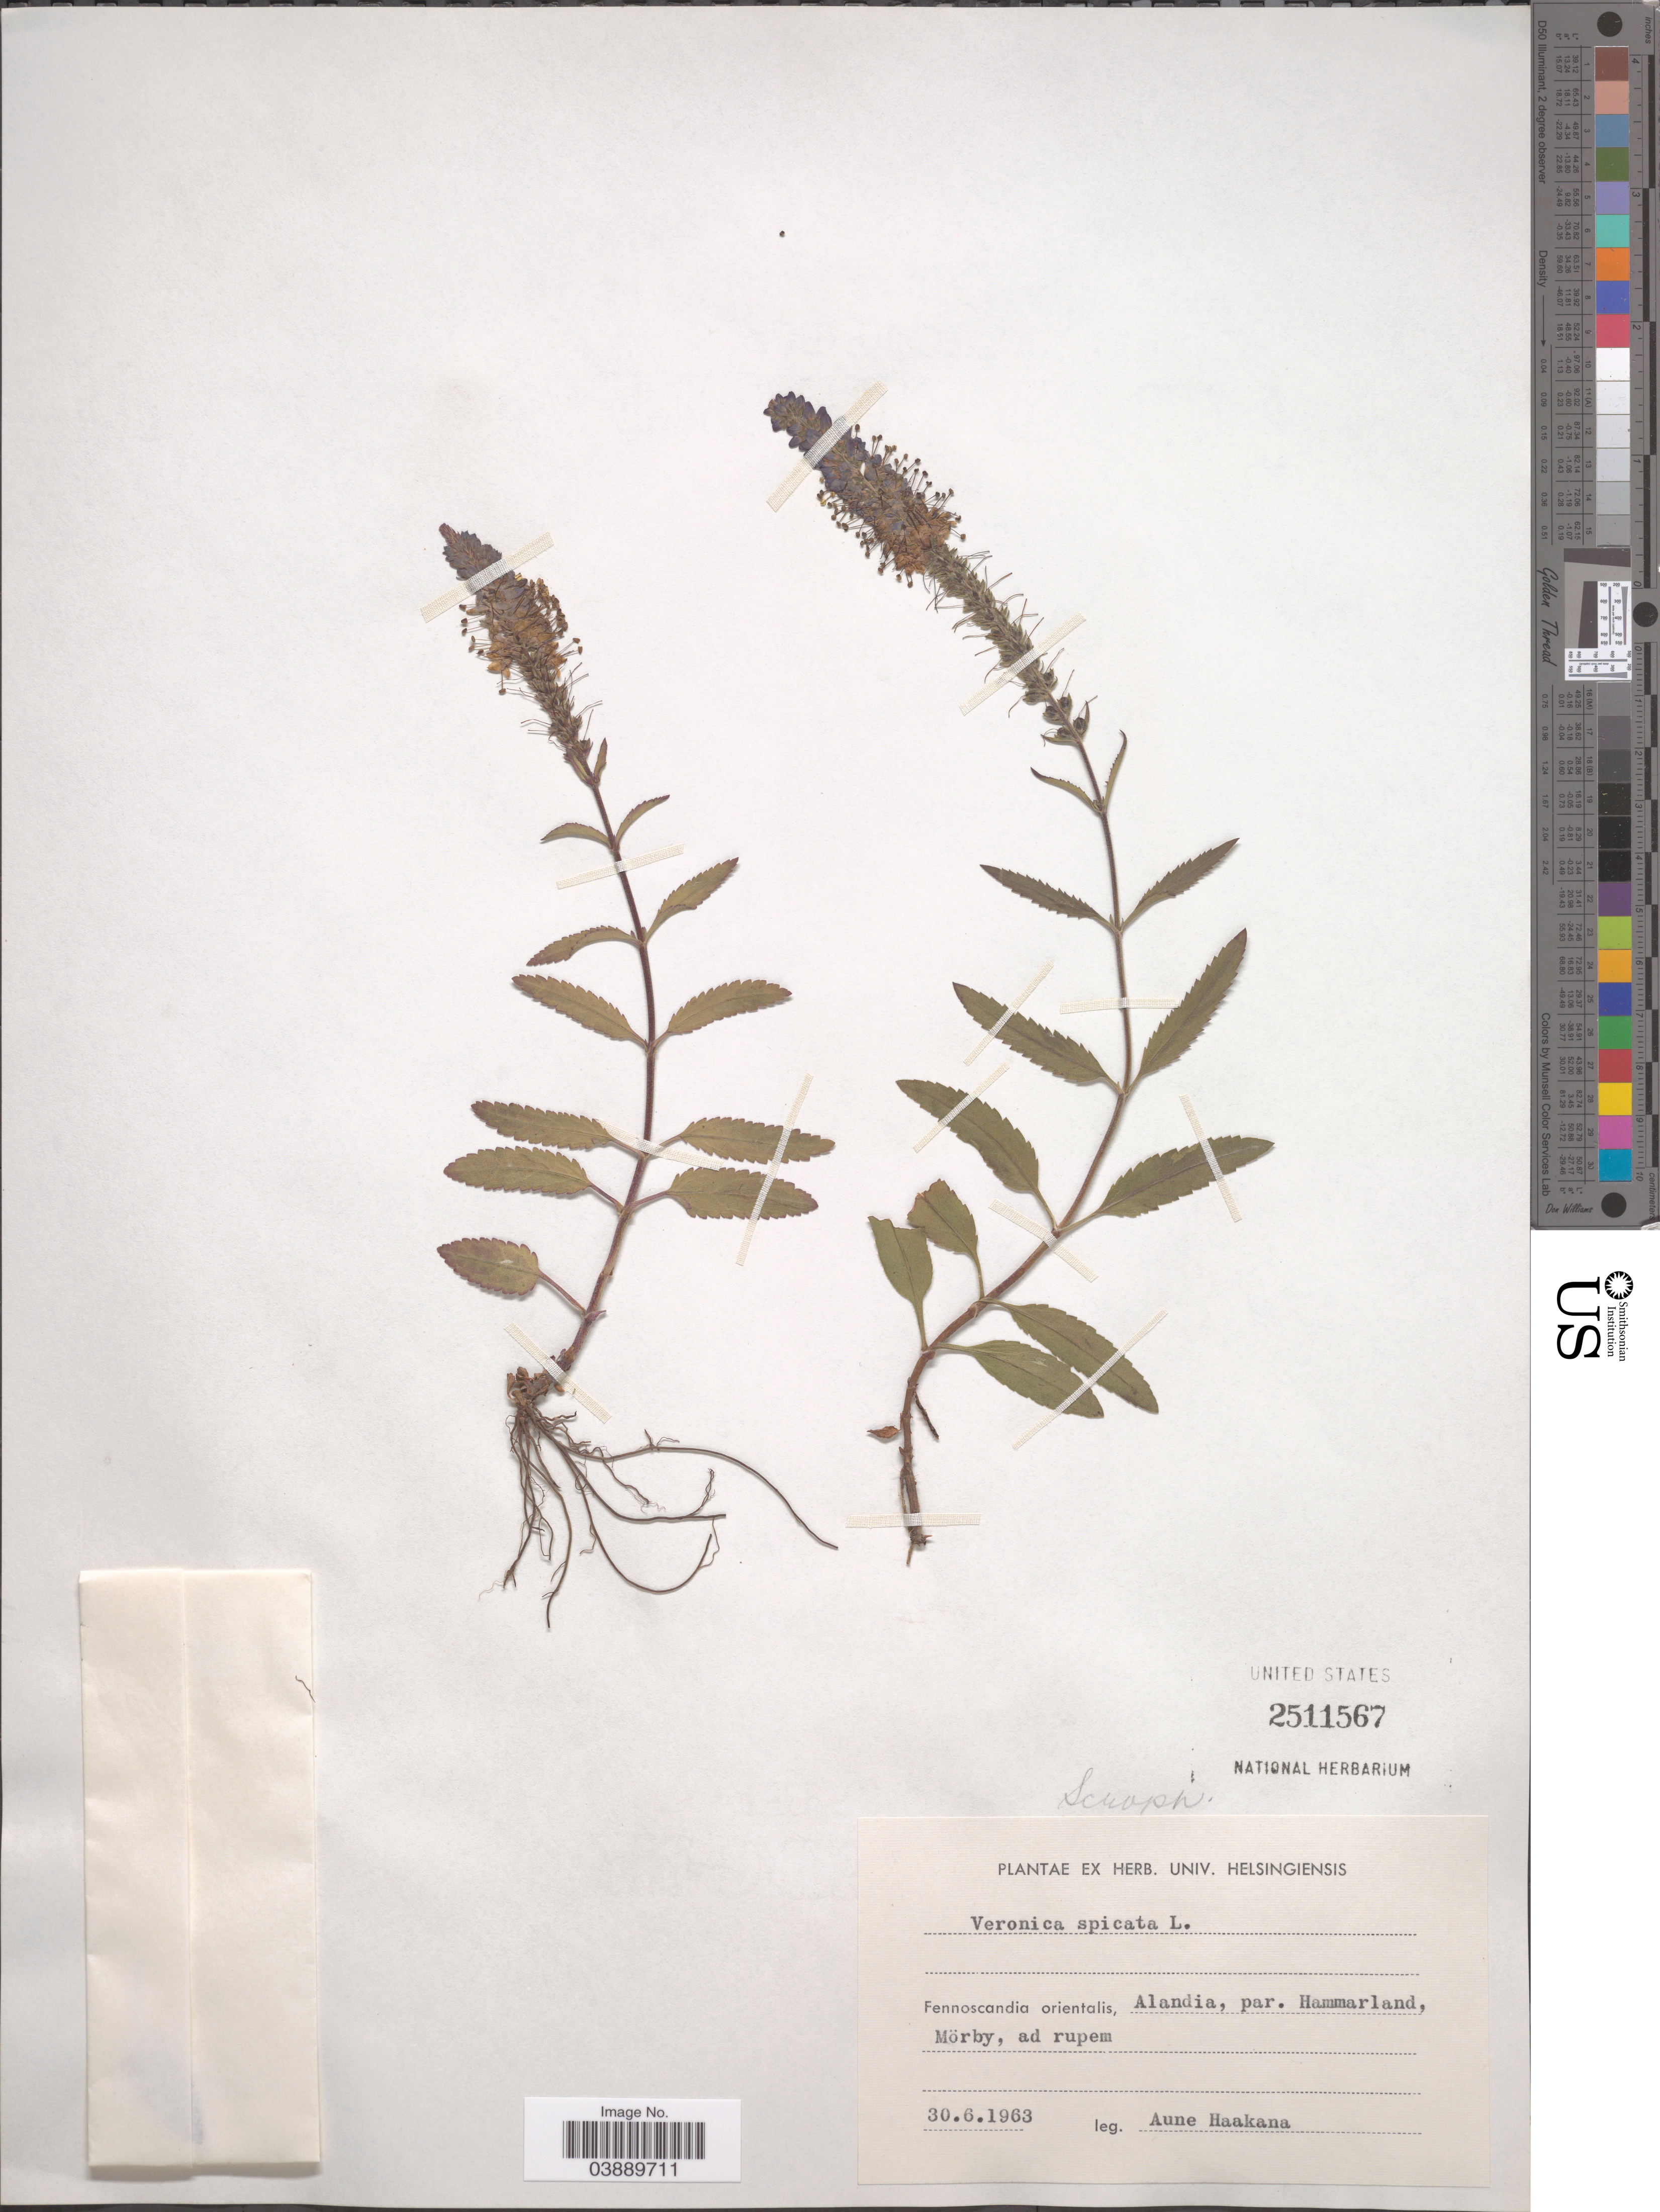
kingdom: Plantae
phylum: Tracheophyta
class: Magnoliopsida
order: Lamiales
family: Plantaginaceae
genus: Veronica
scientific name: Veronica spicata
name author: L.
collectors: A. Haakana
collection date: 1963-06-30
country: Sweden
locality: Fennoscandia orientalis, Alandia, par. Hammarland Mörby, ad rupem.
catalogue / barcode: US 2511567